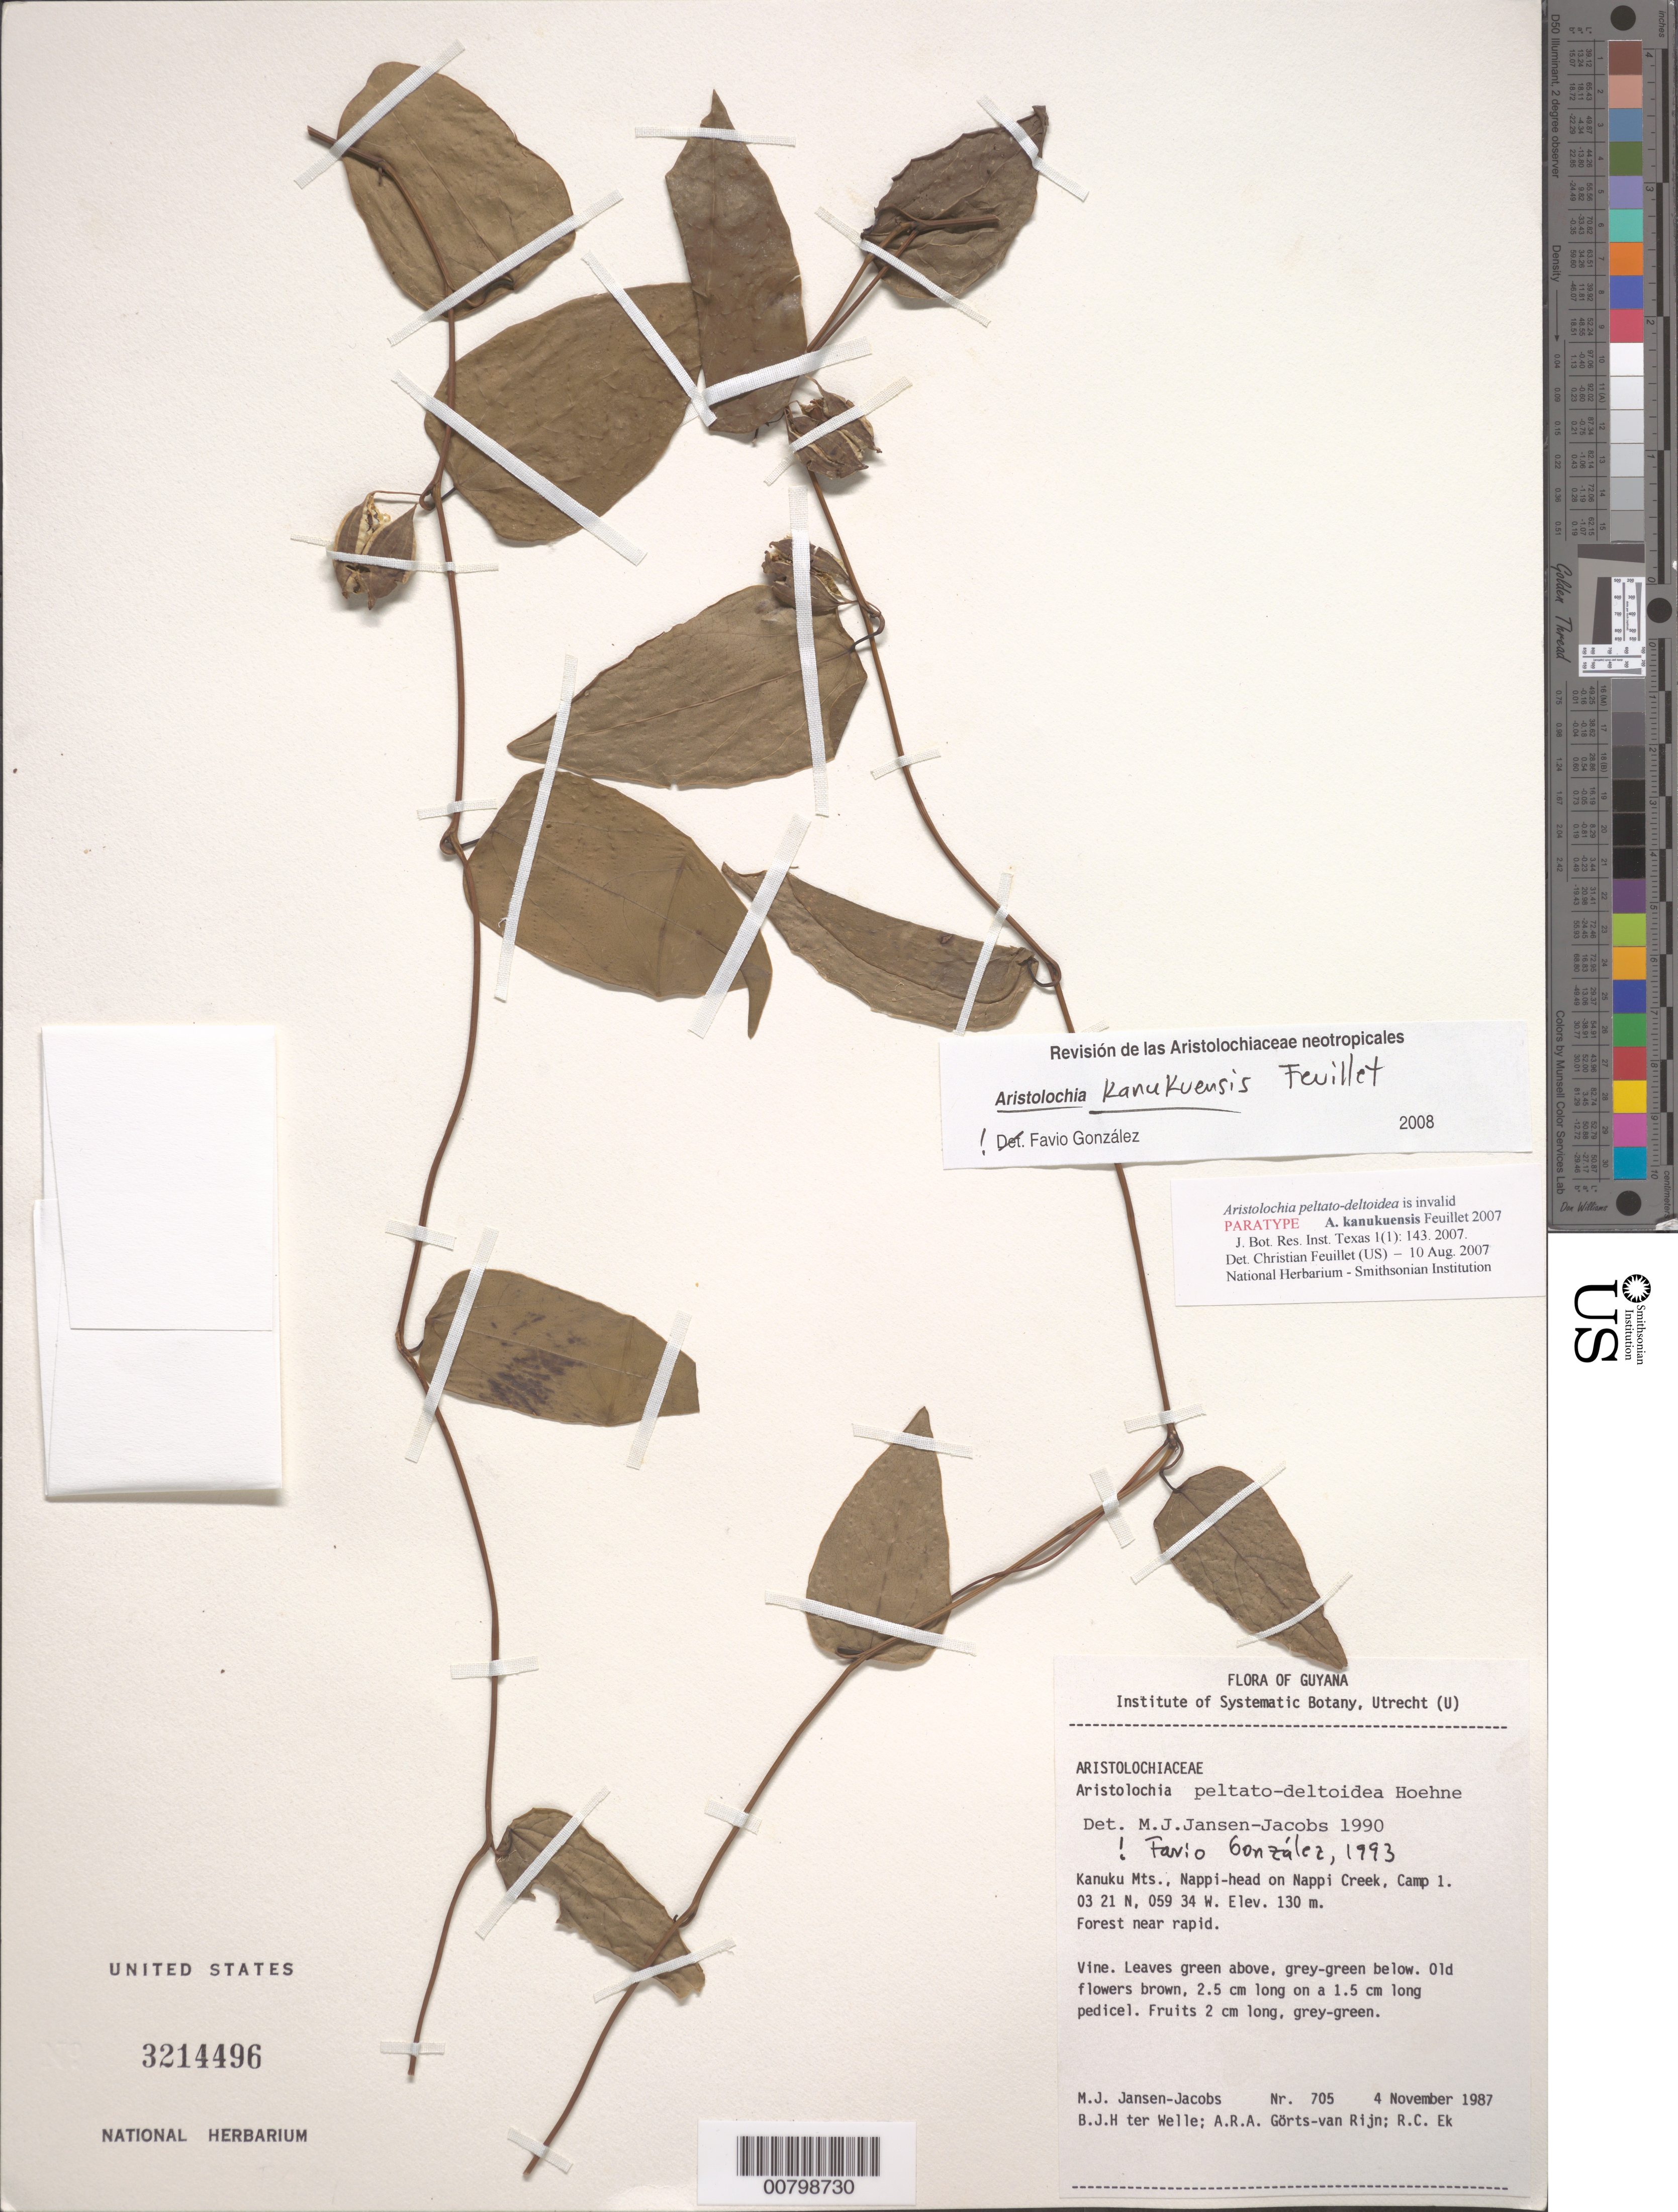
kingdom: Plantae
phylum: Tracheophyta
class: Magnoliopsida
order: Piperales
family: Aristolochiaceae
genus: Aristolochia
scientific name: Aristolochia kanukuensis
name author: Feuillet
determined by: González G., Favio A.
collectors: M. J. Jansen-Jacobs, B. Welle, A. .R. A. Görts-van Rijn & R. C. Ek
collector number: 705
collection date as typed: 4-Nov-87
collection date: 1987-11-04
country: Guyana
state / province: U. Takutu-U. Essequibo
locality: Kanuku Mts., Nappi-head on Nappi Creek, camp 1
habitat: Forest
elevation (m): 130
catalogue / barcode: US 3214496